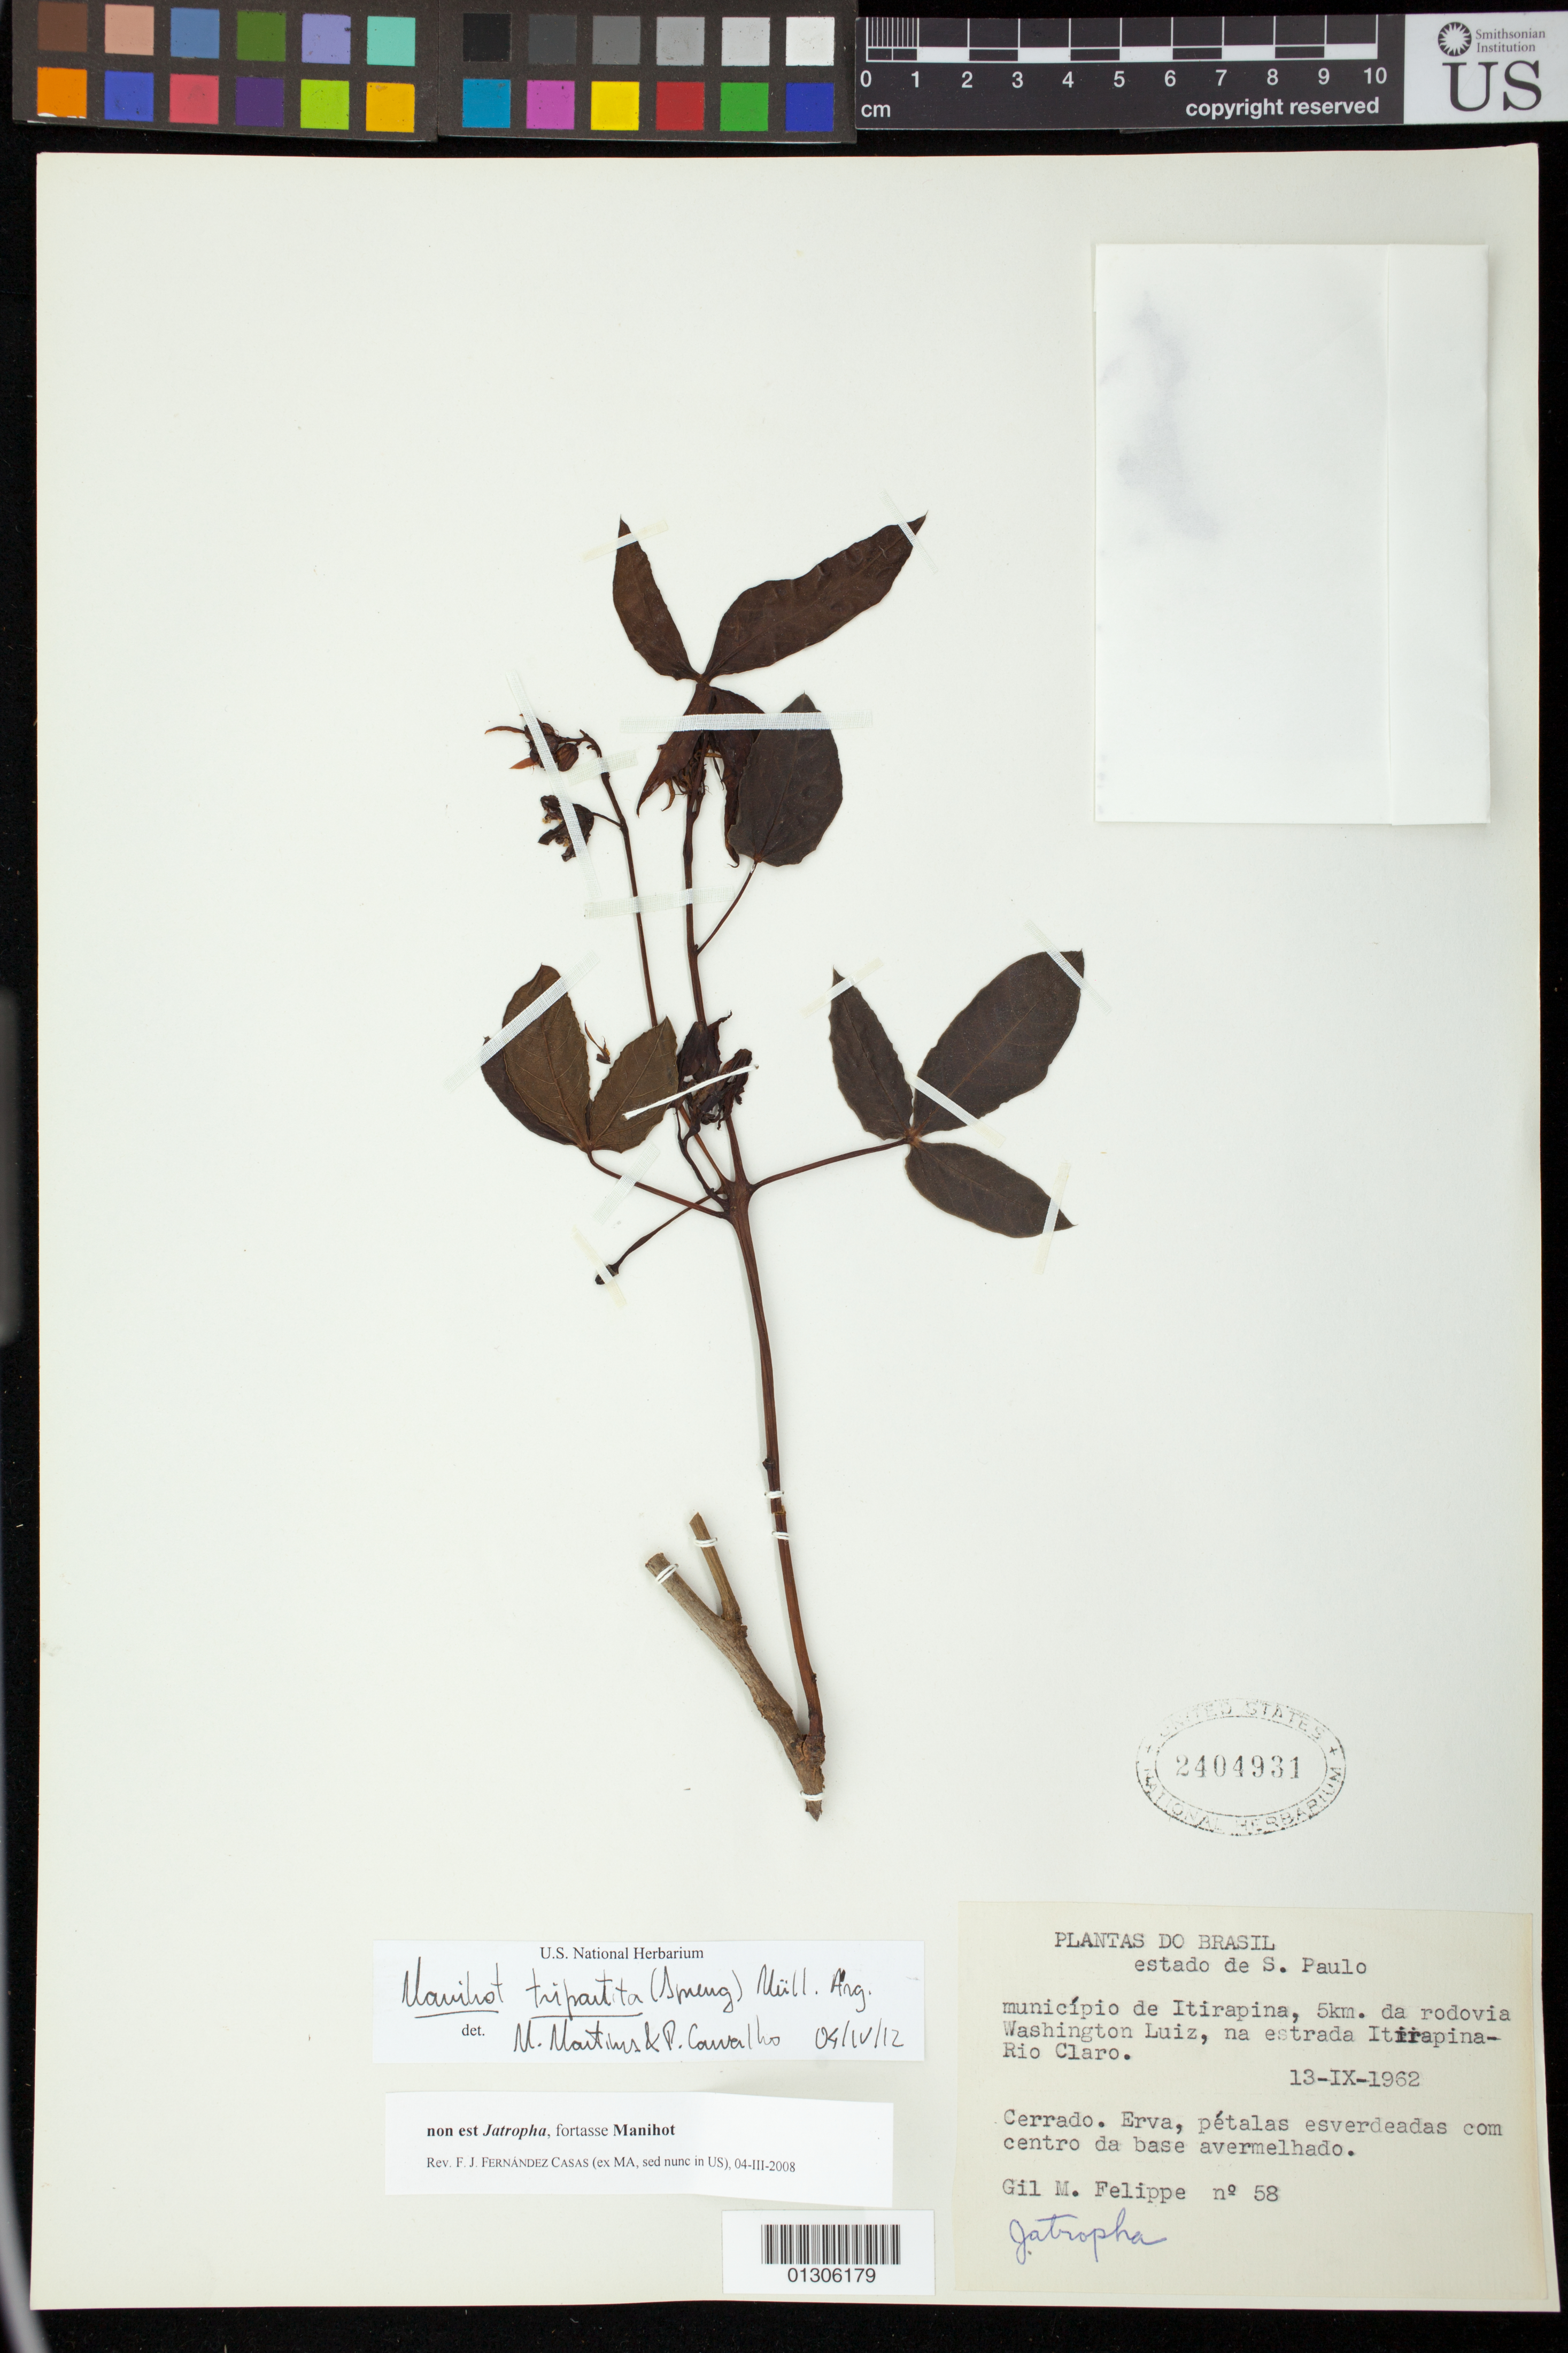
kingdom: Plantae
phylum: Tracheophyta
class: Magnoliopsida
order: Malpighiales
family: Euphorbiaceae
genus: Manihot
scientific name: Manihot tripartita subsp. tripartita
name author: (Spreng.) Müll. Arg.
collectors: G. M. Felippe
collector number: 58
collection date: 1962-09-13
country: Brazil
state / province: São Paulo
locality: municipio de Itirapina, 5km. da rodovia Washington Luiz, na Estrada Itirapina-Rio Claro.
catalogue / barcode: US 2404931